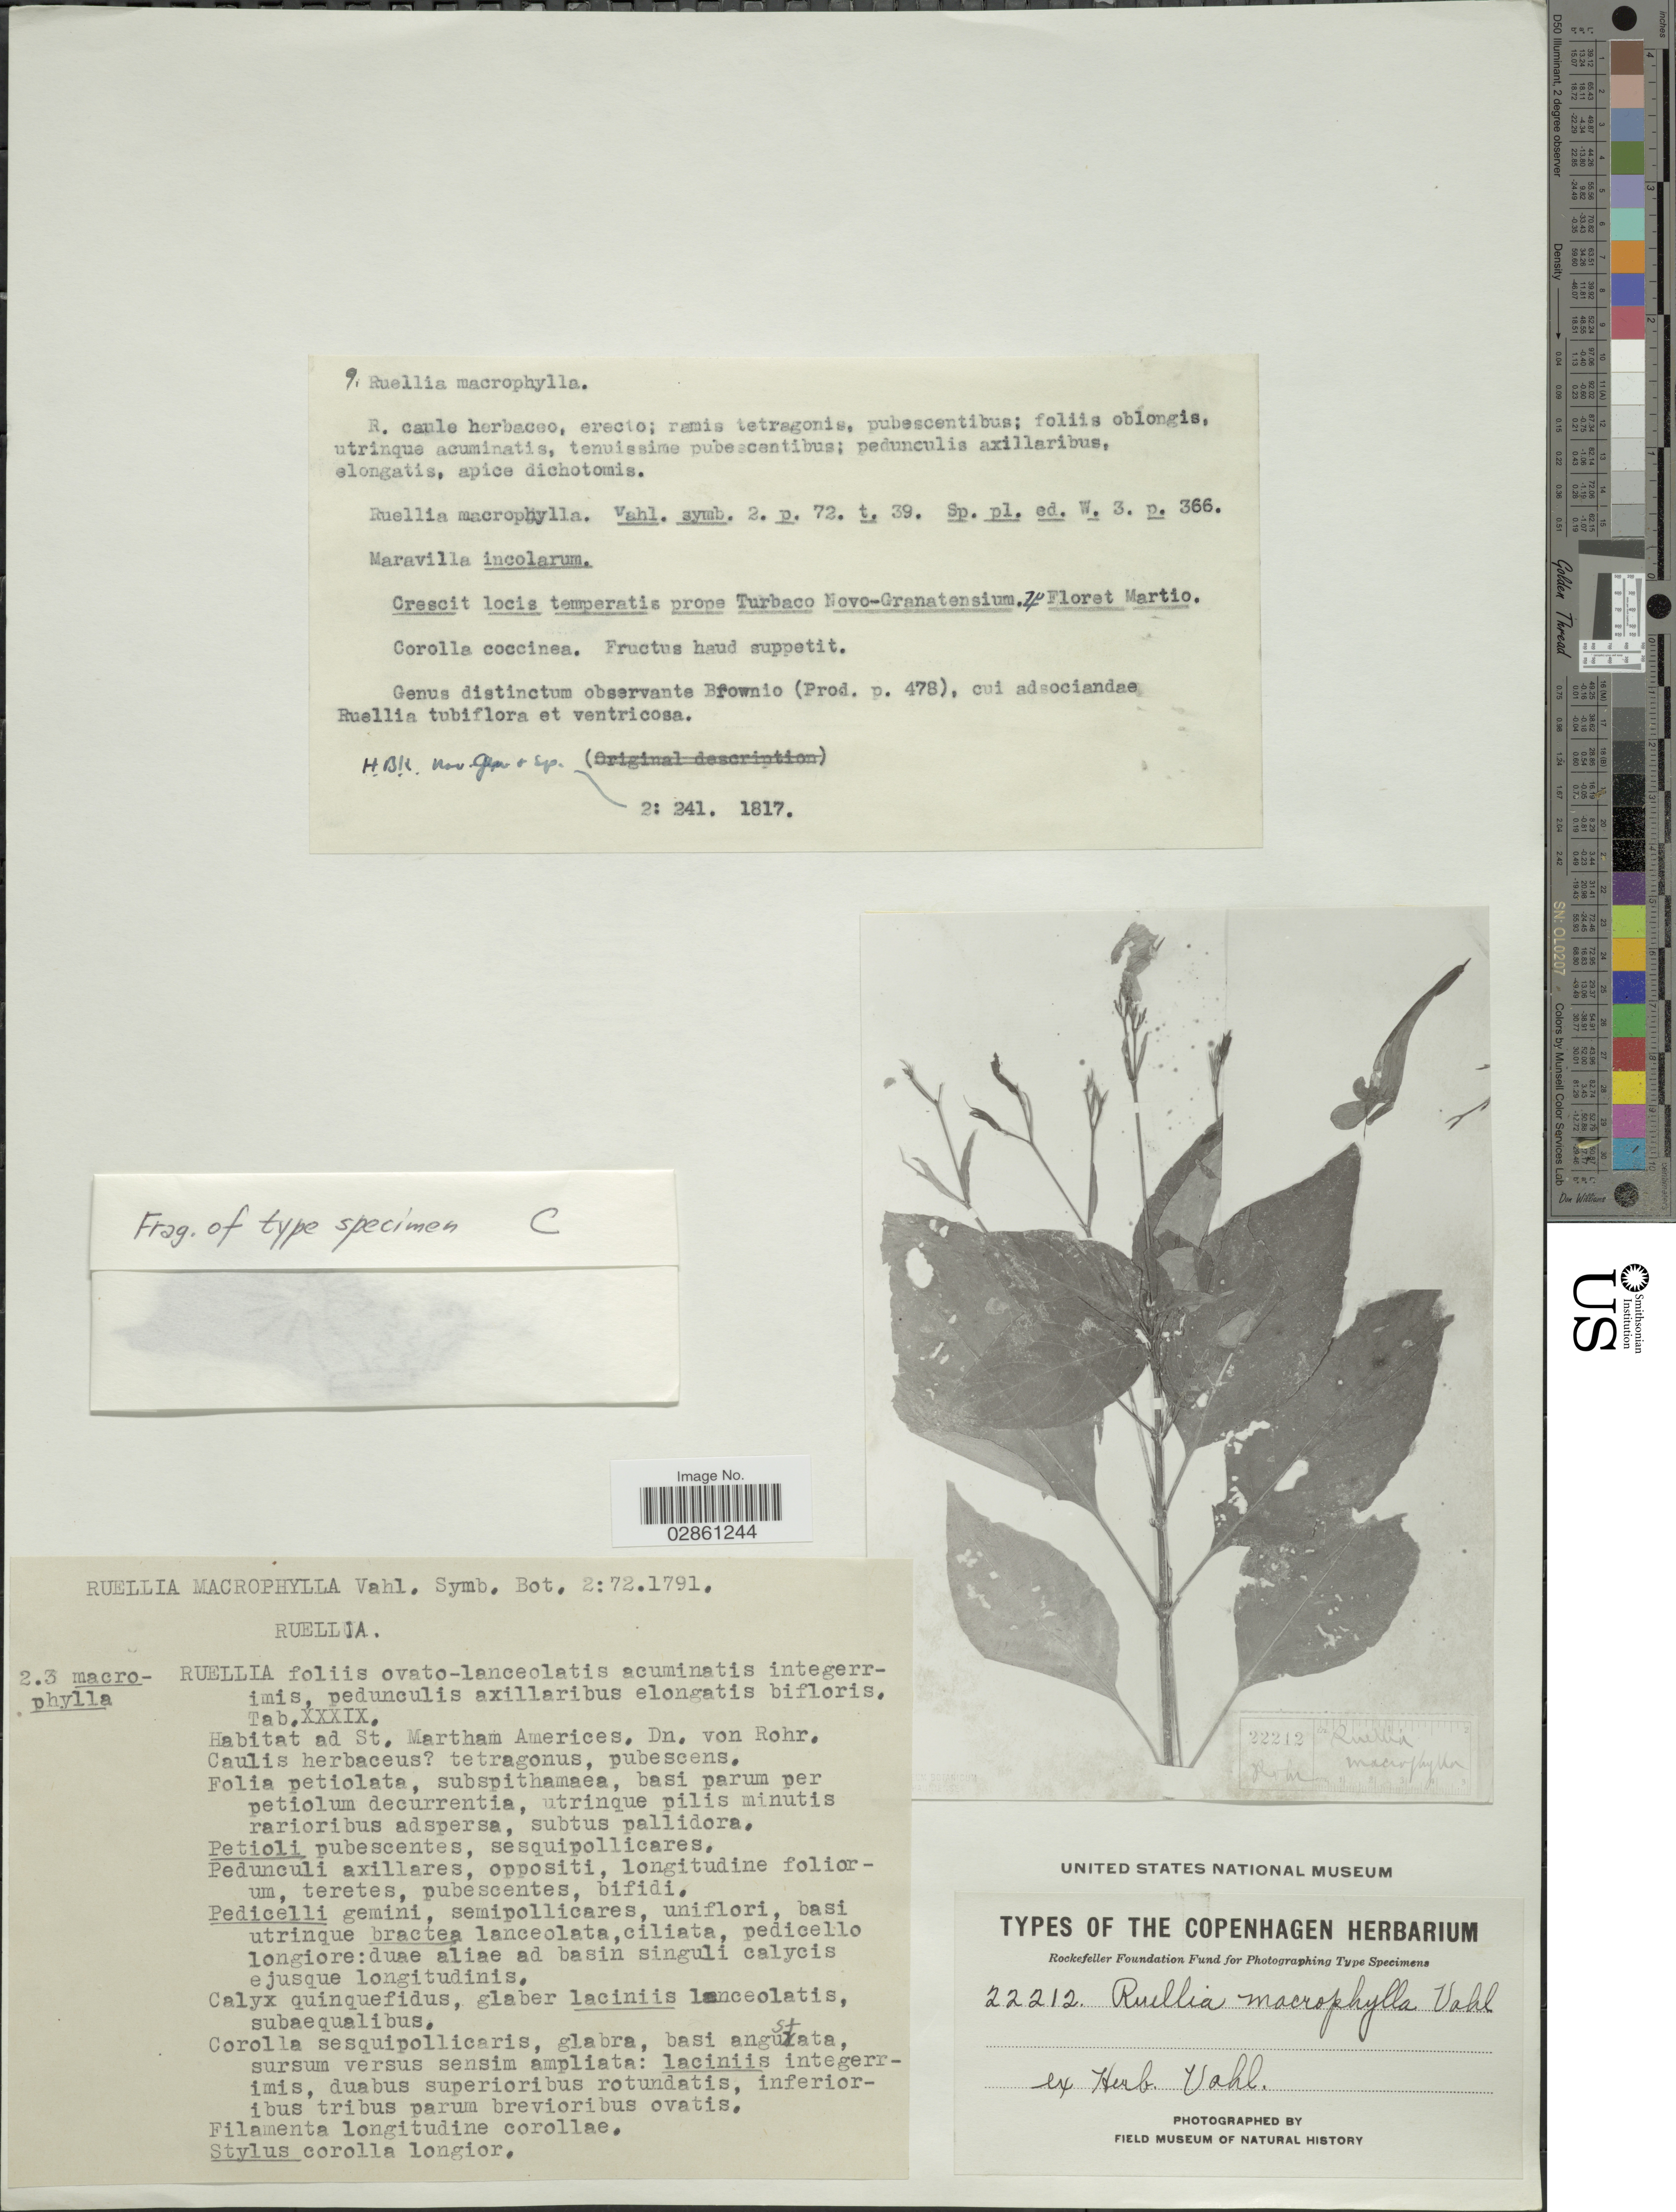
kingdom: Plantae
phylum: Tracheophyta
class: Magnoliopsida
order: Lamiales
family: Acanthaceae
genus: Ruellia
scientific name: Ruellia macrophylla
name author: Vahl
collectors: Ex herb. Vahl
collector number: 22212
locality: St. Martham Americes